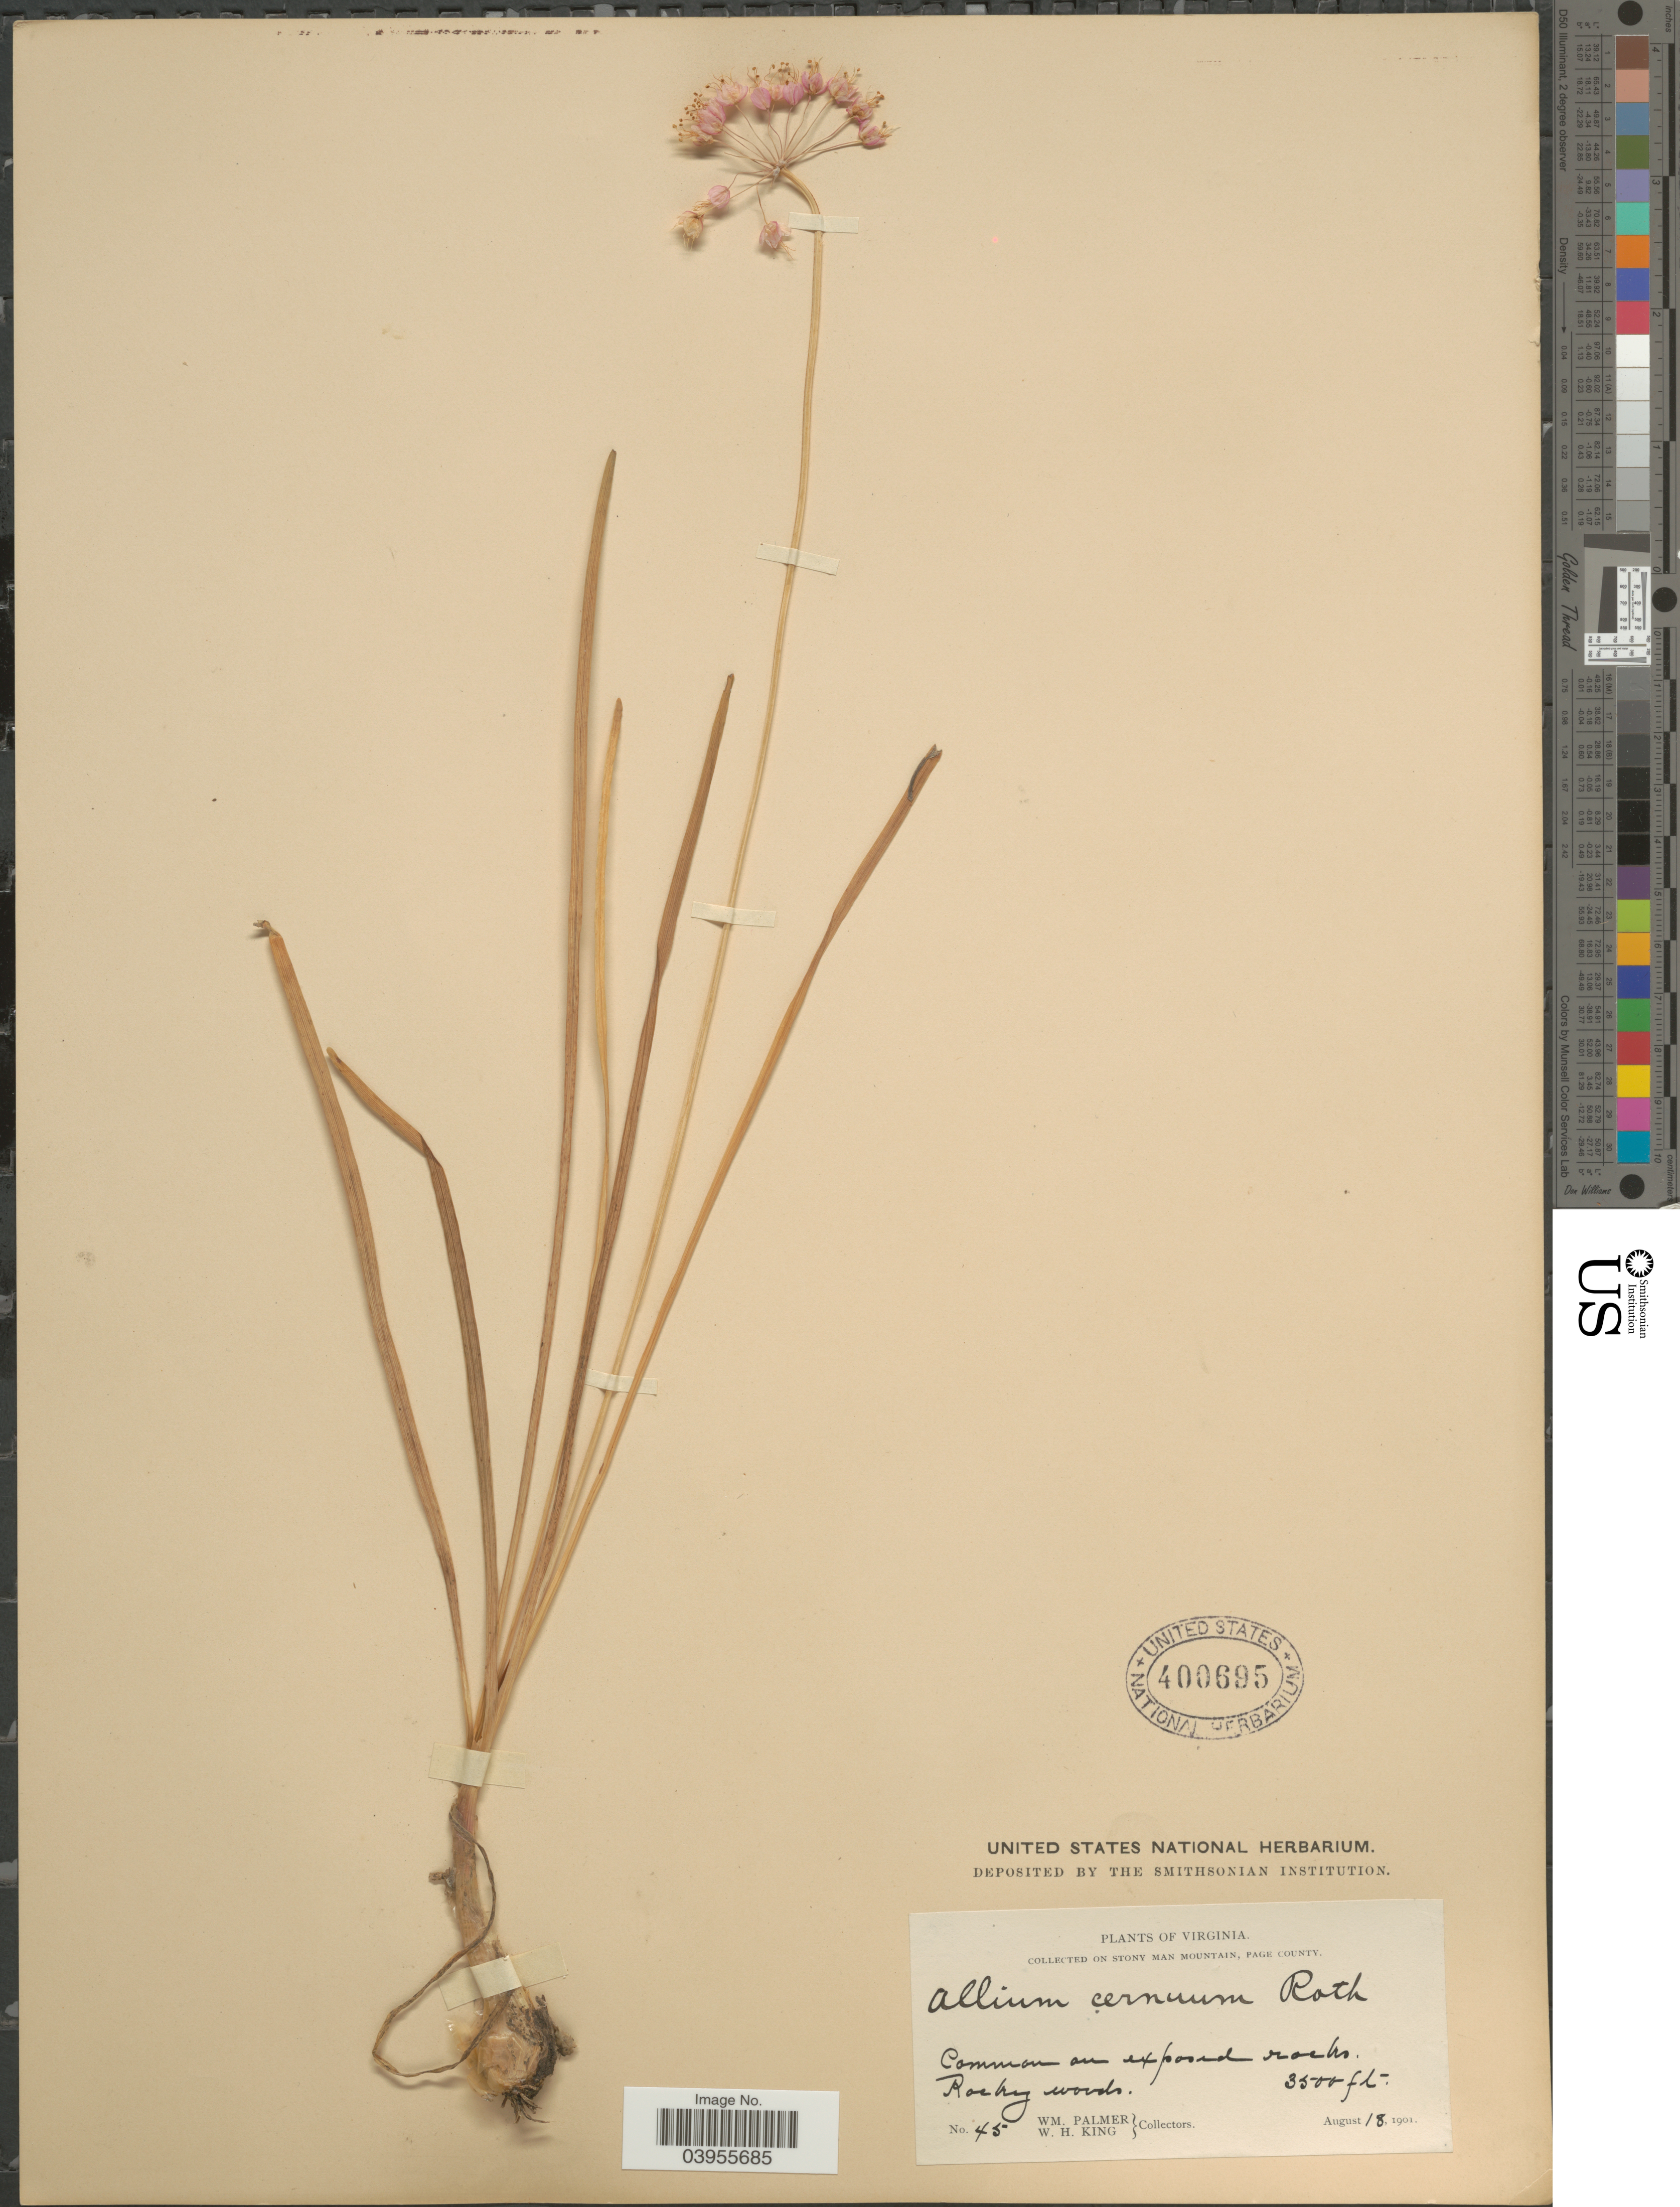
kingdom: Plantae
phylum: Tracheophyta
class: Liliopsida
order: Asparagales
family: Amaryllidaceae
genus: Allium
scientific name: Allium cernuum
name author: Roth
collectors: W. Palmer & W. H. King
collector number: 45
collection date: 1901-08-18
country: United States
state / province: Virginia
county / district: Page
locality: On Stony Man Mountain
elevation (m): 1067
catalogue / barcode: US 400695